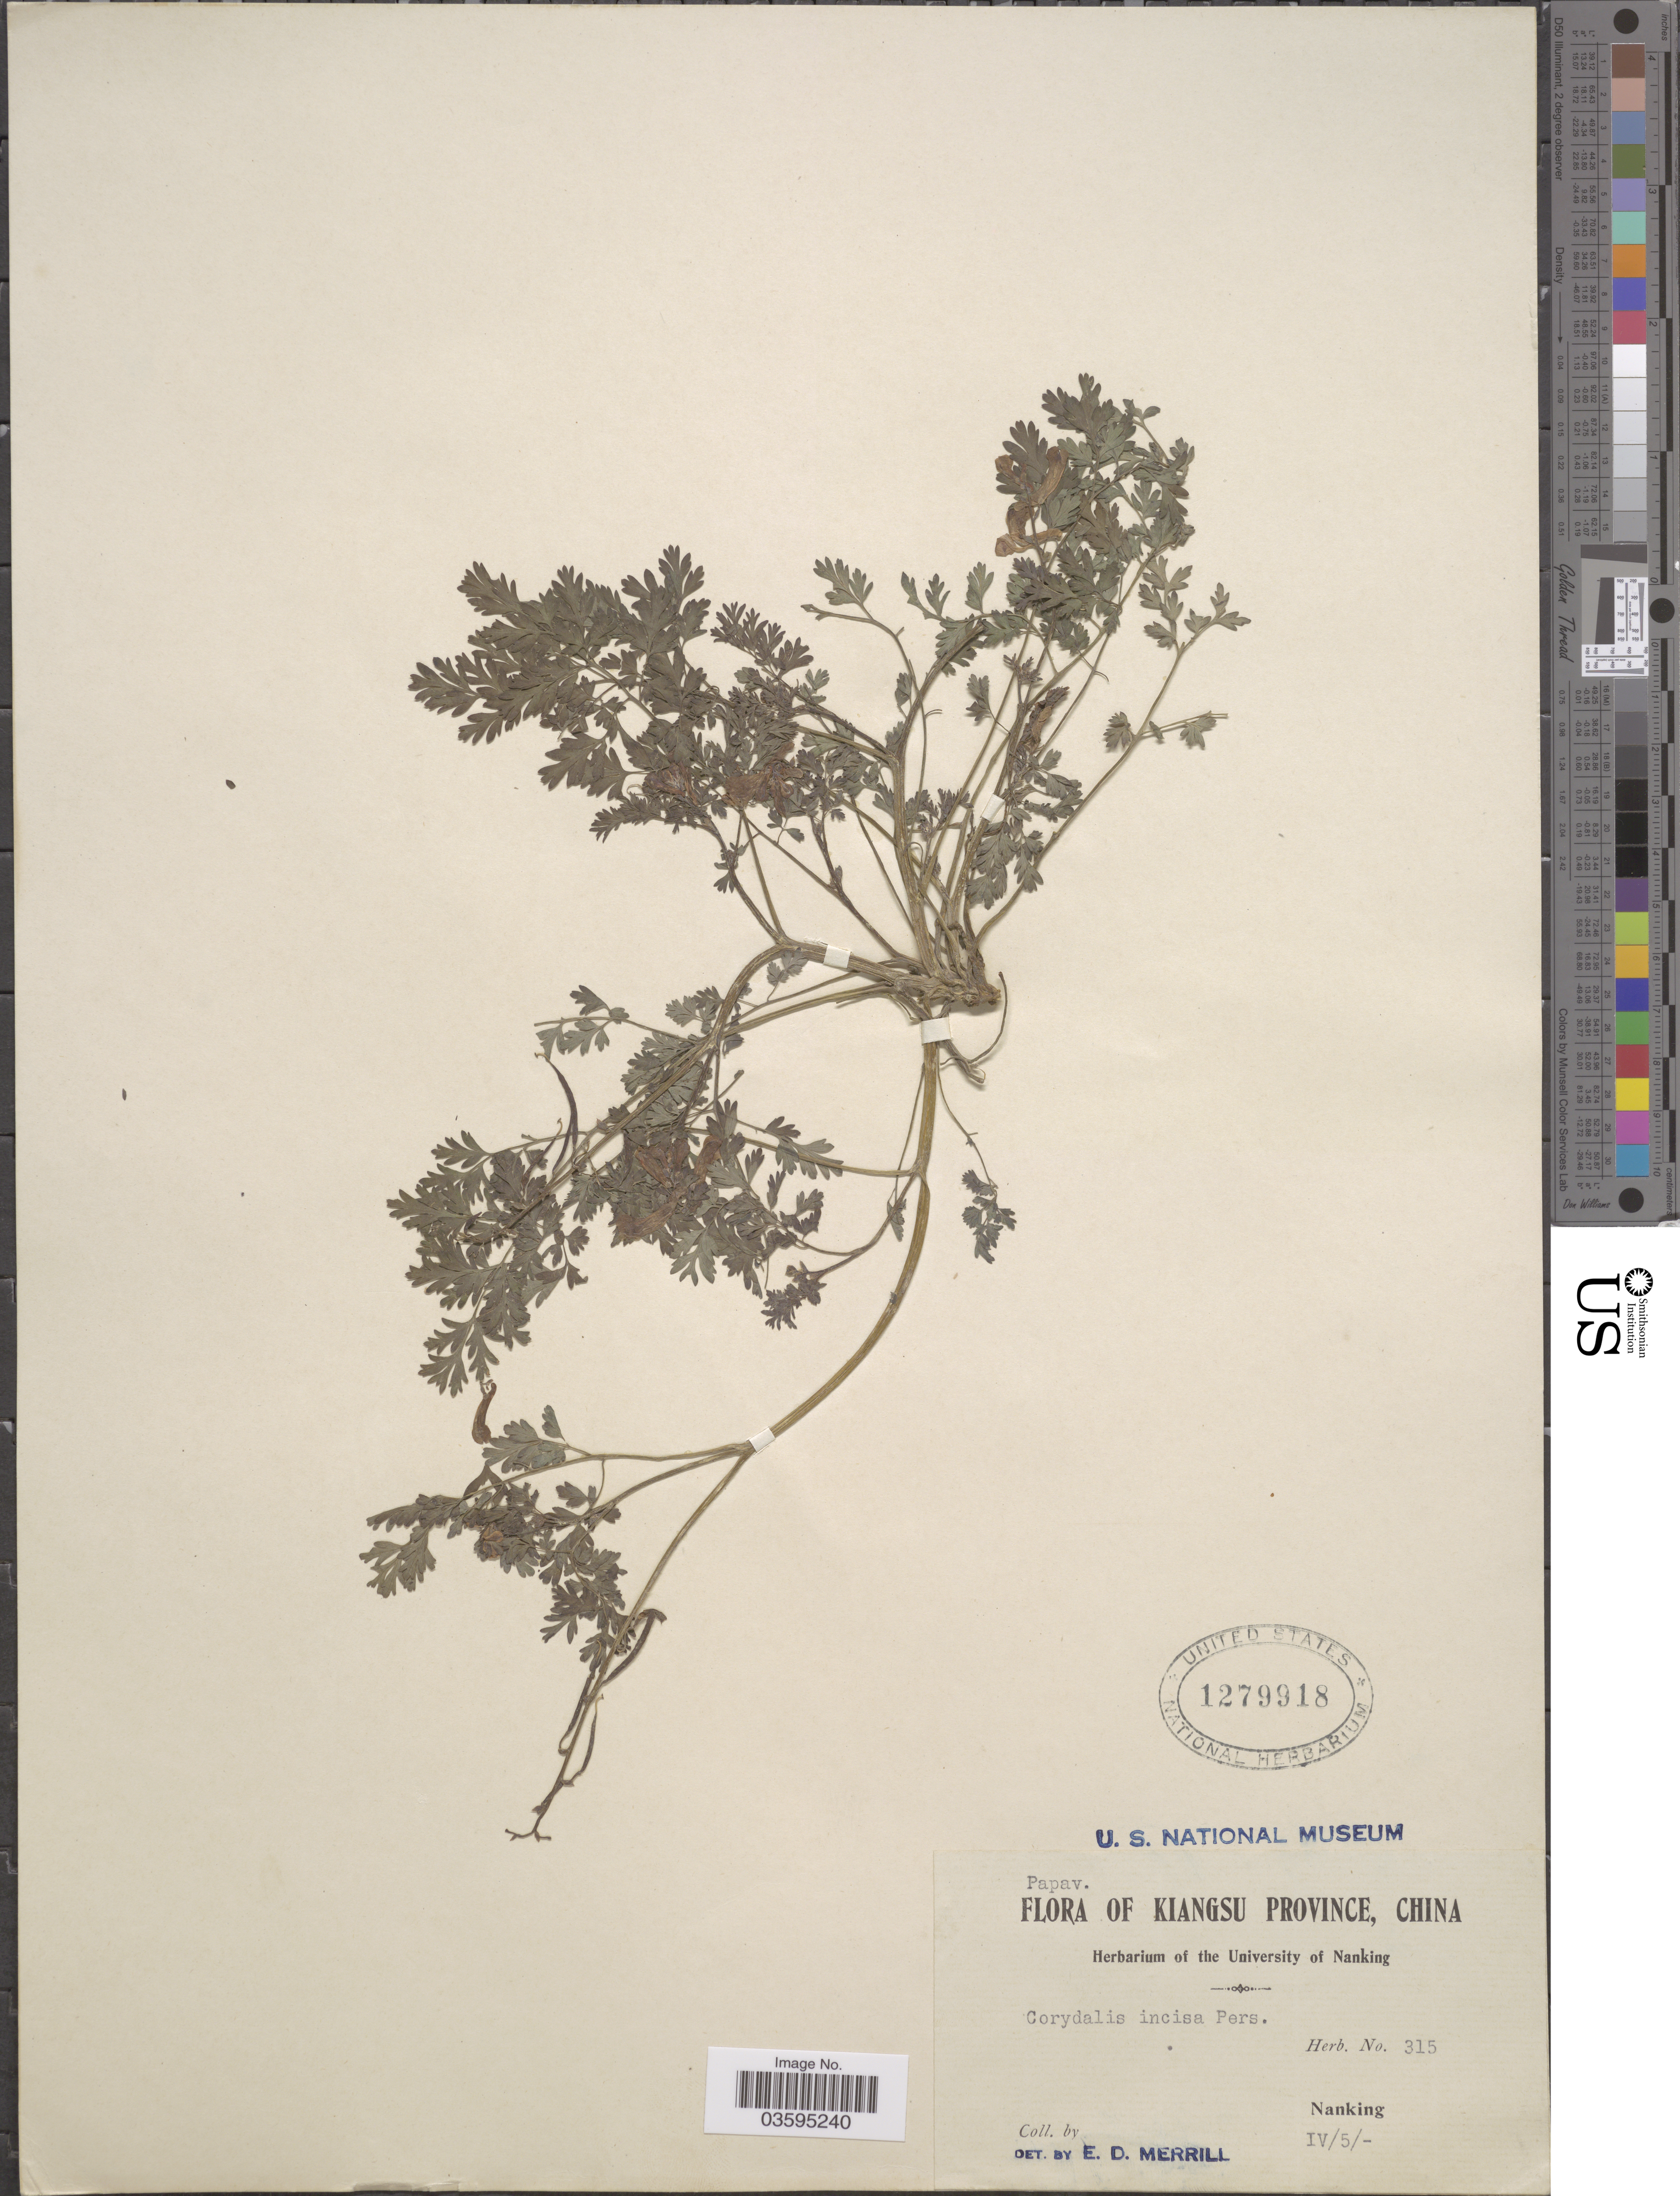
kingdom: Plantae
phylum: Tracheophyta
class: Magnoliopsida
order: Ranunculales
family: Papaveraceae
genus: Corydalis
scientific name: Corydalis incisa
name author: (Thunb.) Pers.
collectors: ex herb. University of Nanking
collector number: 315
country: China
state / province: Jiangsu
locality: Kiangsu Province. Nanking.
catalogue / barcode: US 1279918